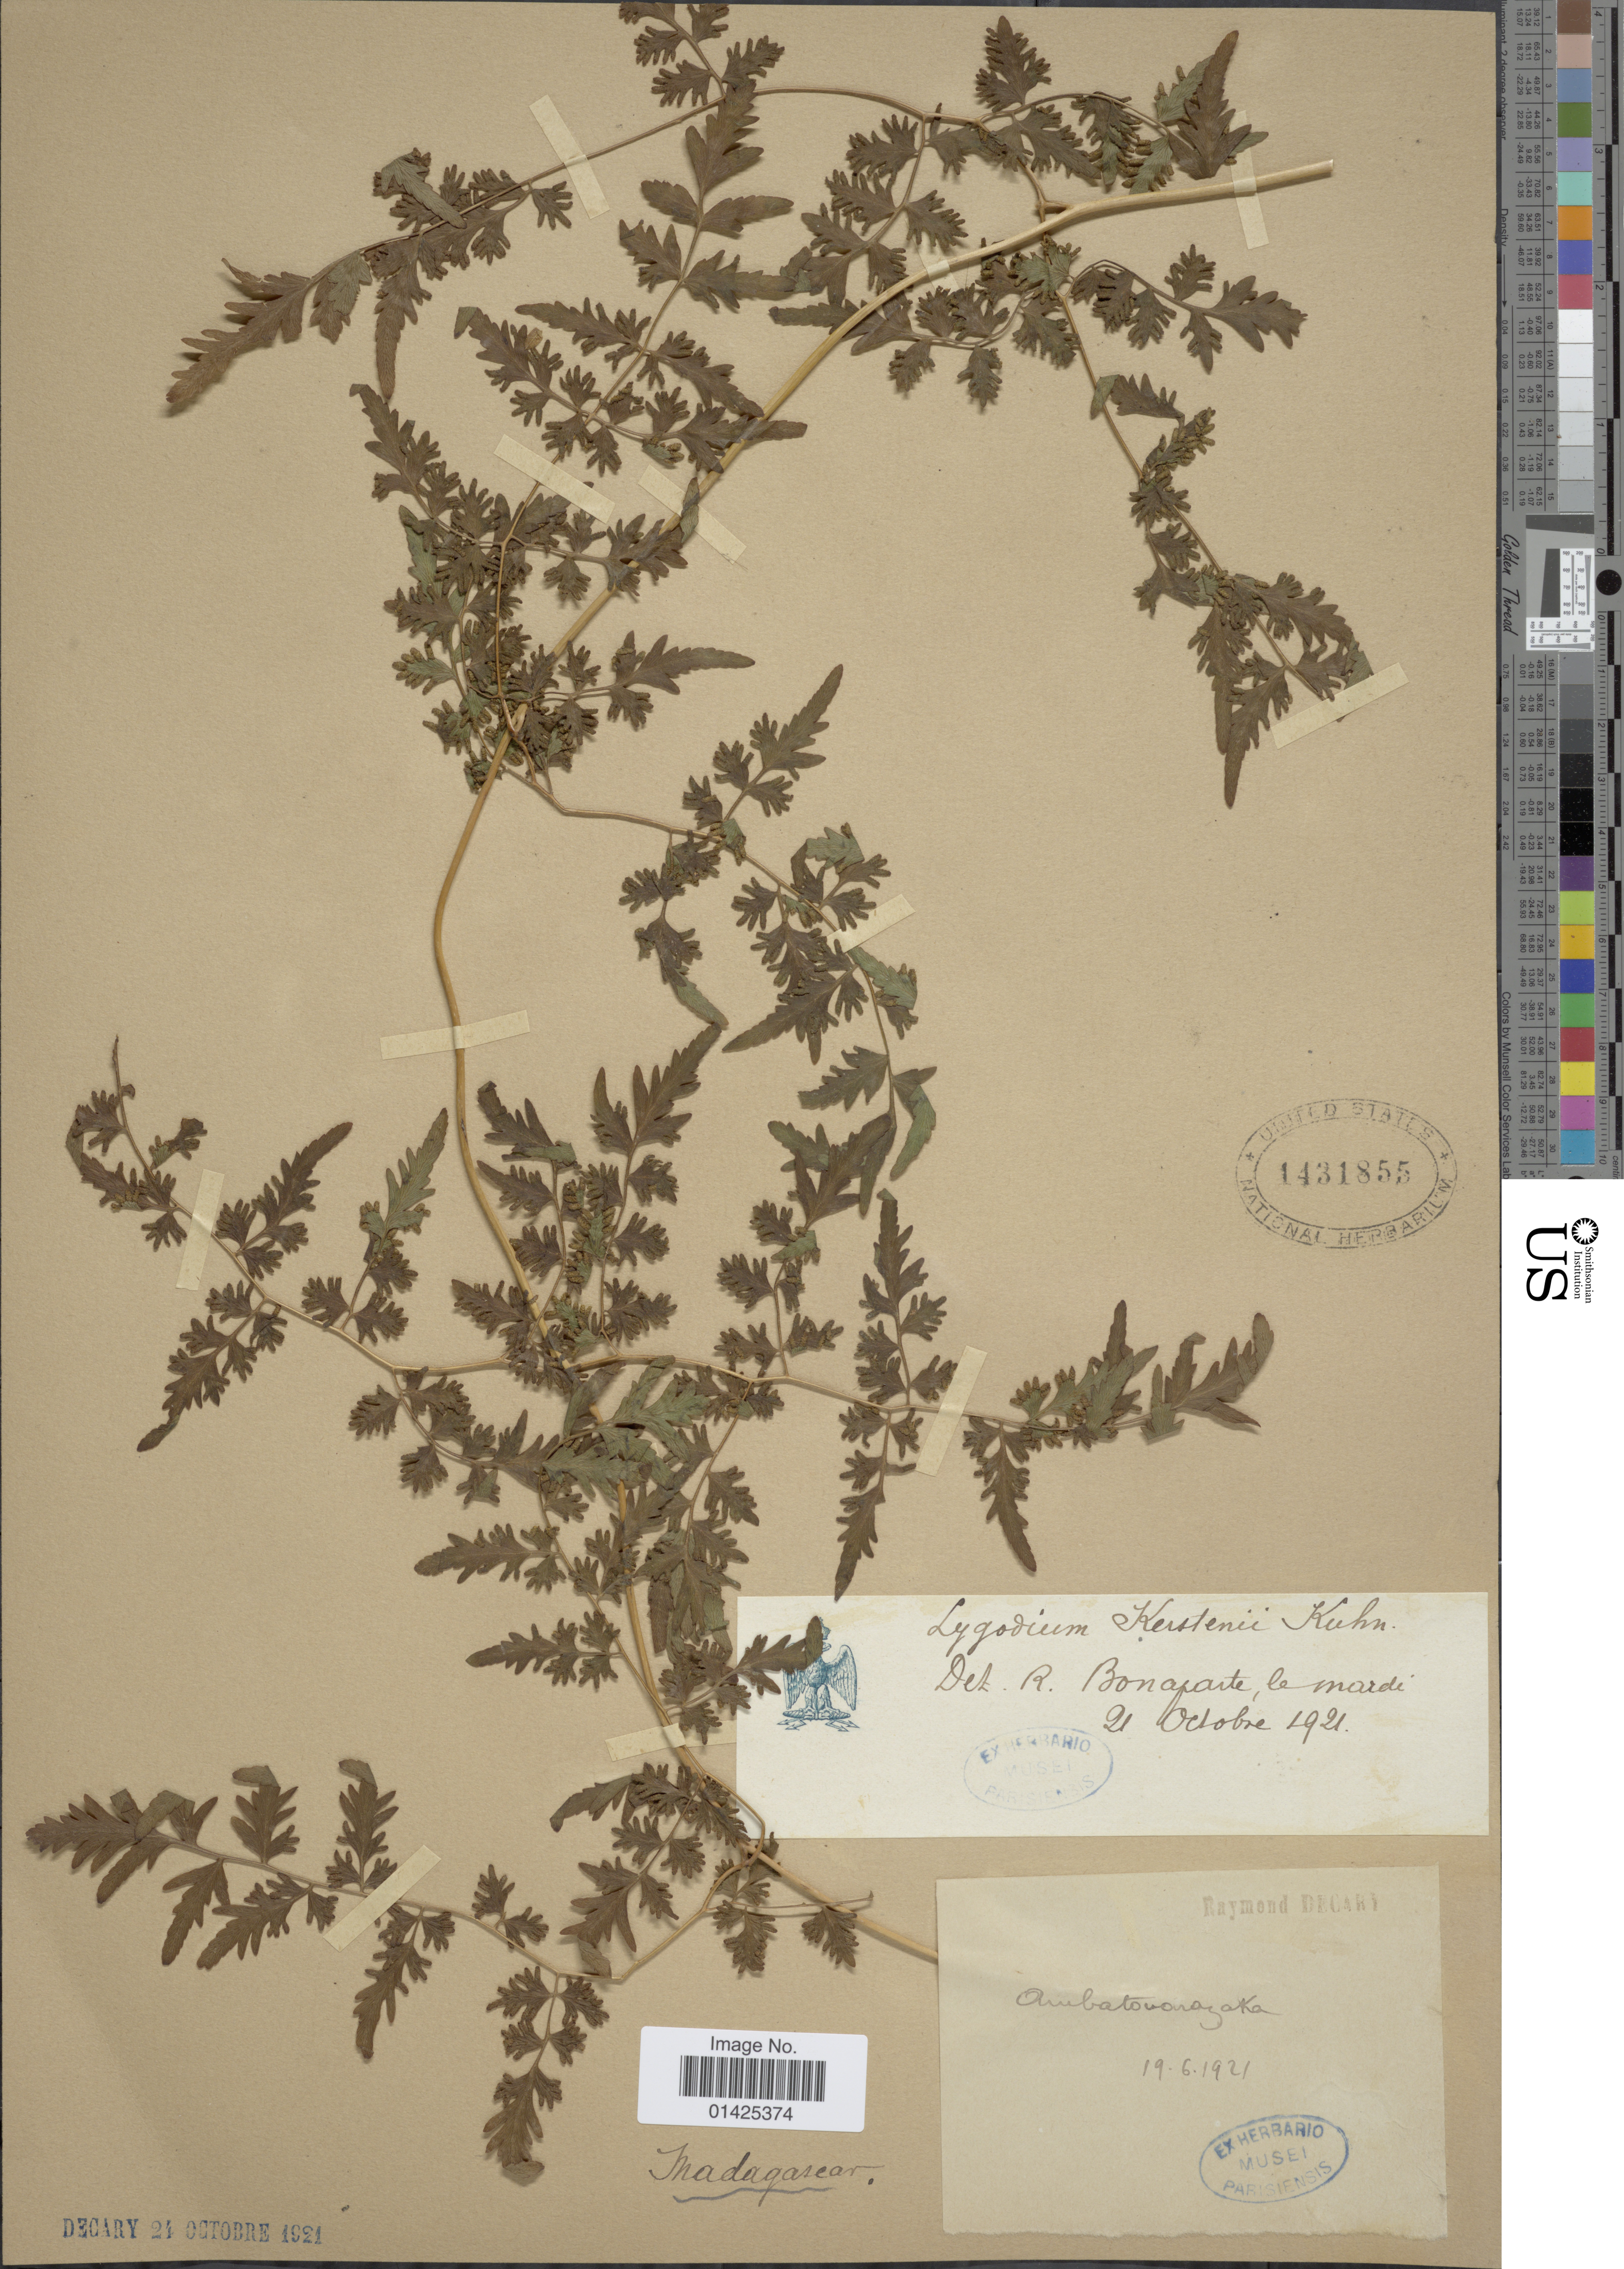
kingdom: Plantae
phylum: Tracheophyta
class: Polypodiopsida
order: Schizaeales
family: Lygodiaceae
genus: Lygodium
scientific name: Lygodium kerstenii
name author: Kuhn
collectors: R. Decary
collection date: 1921-10-21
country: Madagascar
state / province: Alaotra Mangoro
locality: Ambatondrazaka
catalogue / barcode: US 1431855